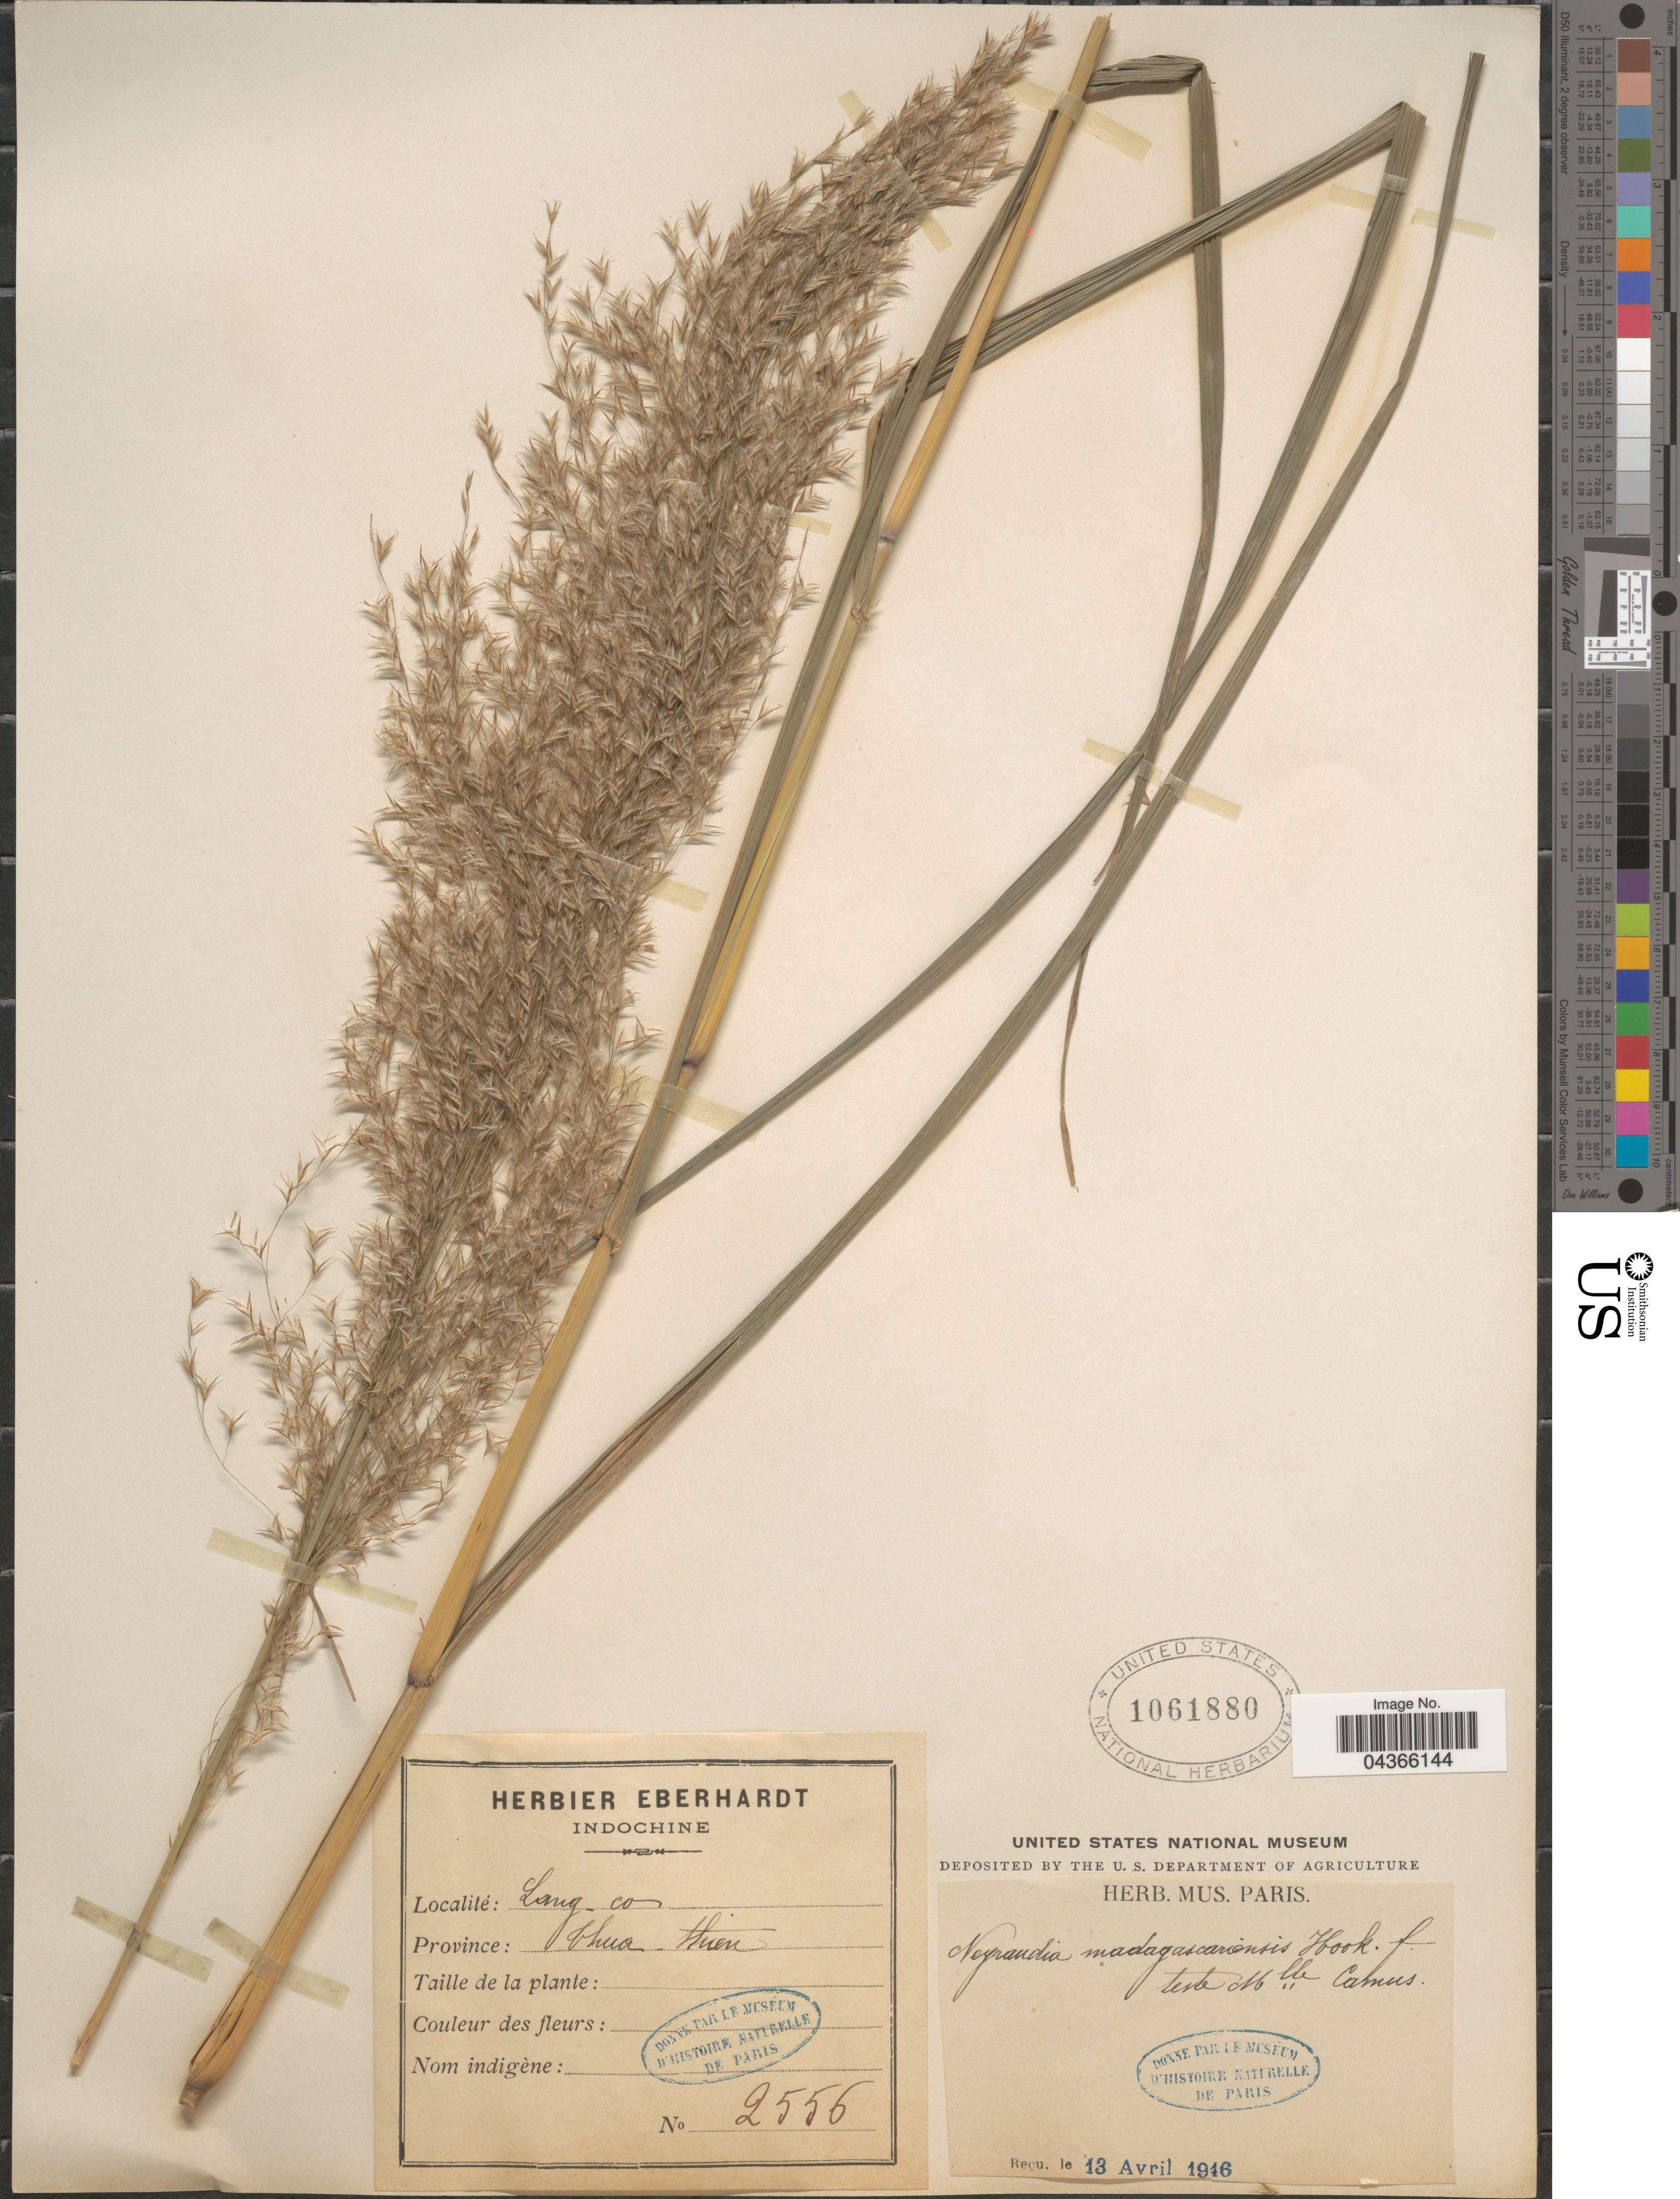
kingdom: Plantae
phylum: Tracheophyta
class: Liliopsida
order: Poales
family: Poaceae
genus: Neyraudia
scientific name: Neyraudia arundinacea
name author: (L.) Henr.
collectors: ex herb. Eberhardt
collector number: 2556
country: Vietnam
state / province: Thua Thien-Hue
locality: Lang-co. Province: Thua-thien.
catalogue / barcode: US 1061880